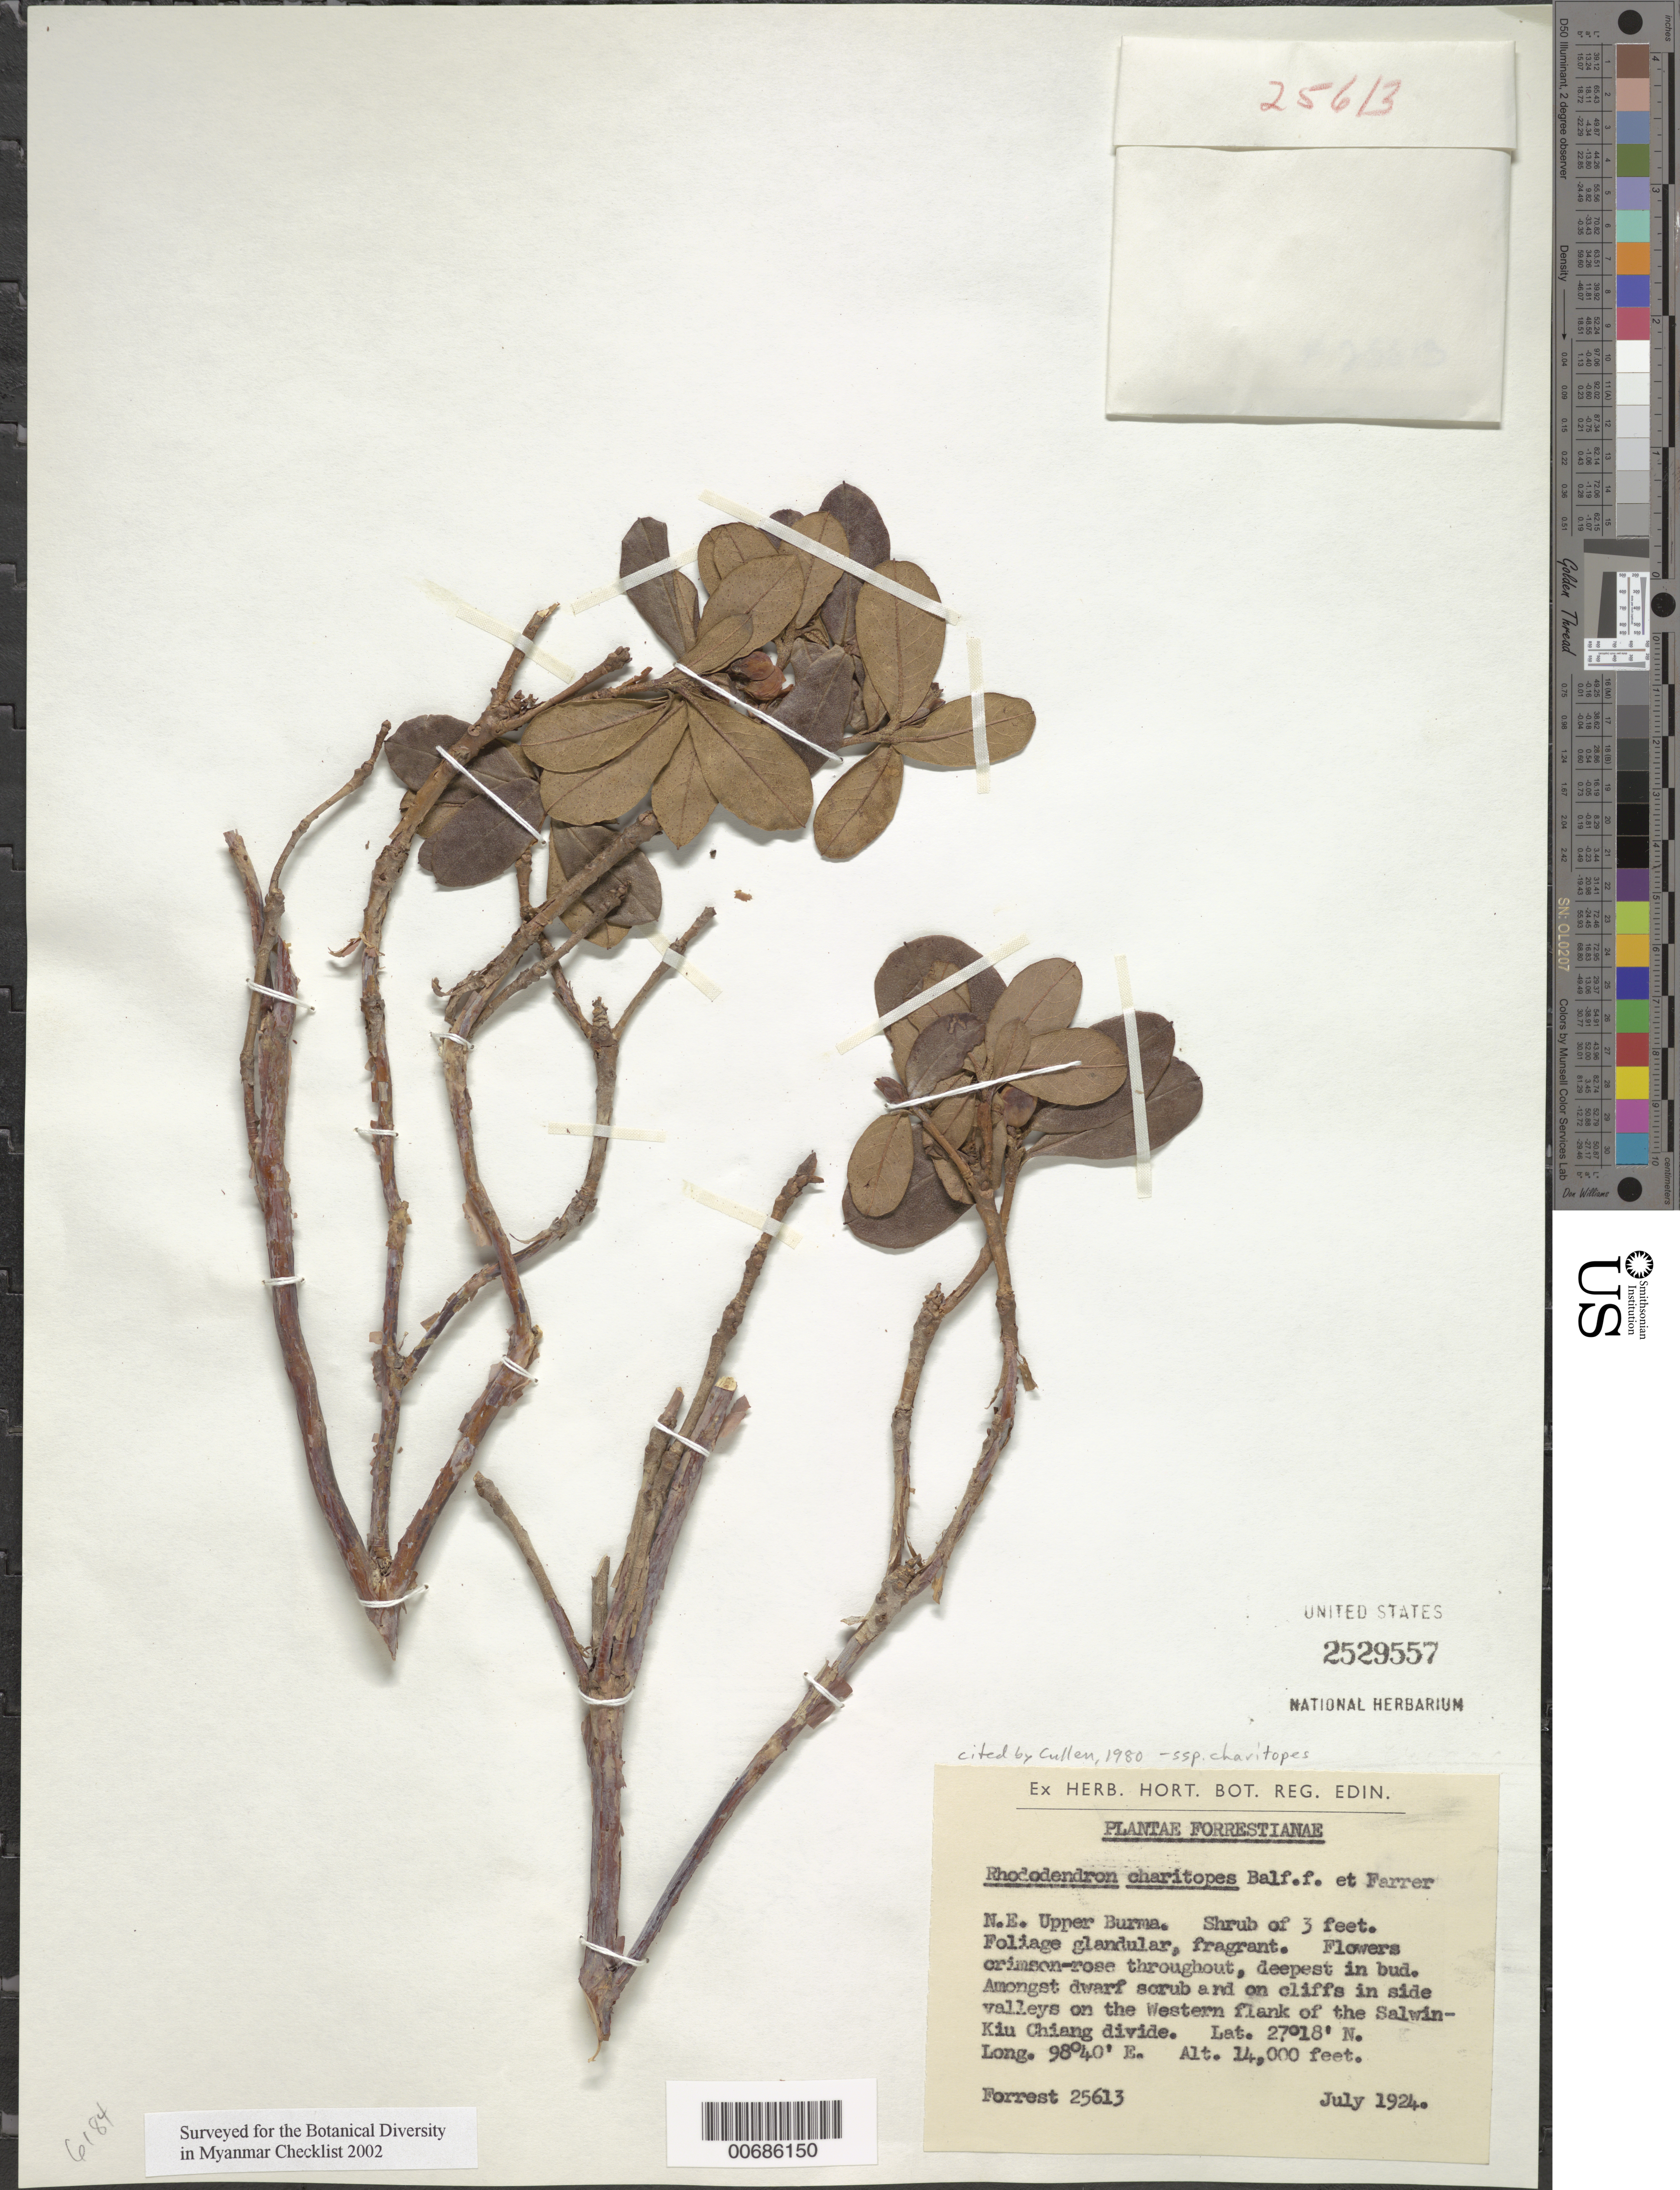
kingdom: Plantae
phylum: Tracheophyta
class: Magnoliopsida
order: Ericales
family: Ericaceae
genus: Rhododendron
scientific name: Rhododendron charitopes subsp. charitopes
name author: Balf. f. & Farrer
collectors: G. Forrest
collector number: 25613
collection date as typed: Jul 1924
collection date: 1924-07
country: Myanmar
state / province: Kachin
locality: Salwin-Kiu Chiang Divide, W flank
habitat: Dwarf scrub and cliffs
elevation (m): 4267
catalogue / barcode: US 2529557